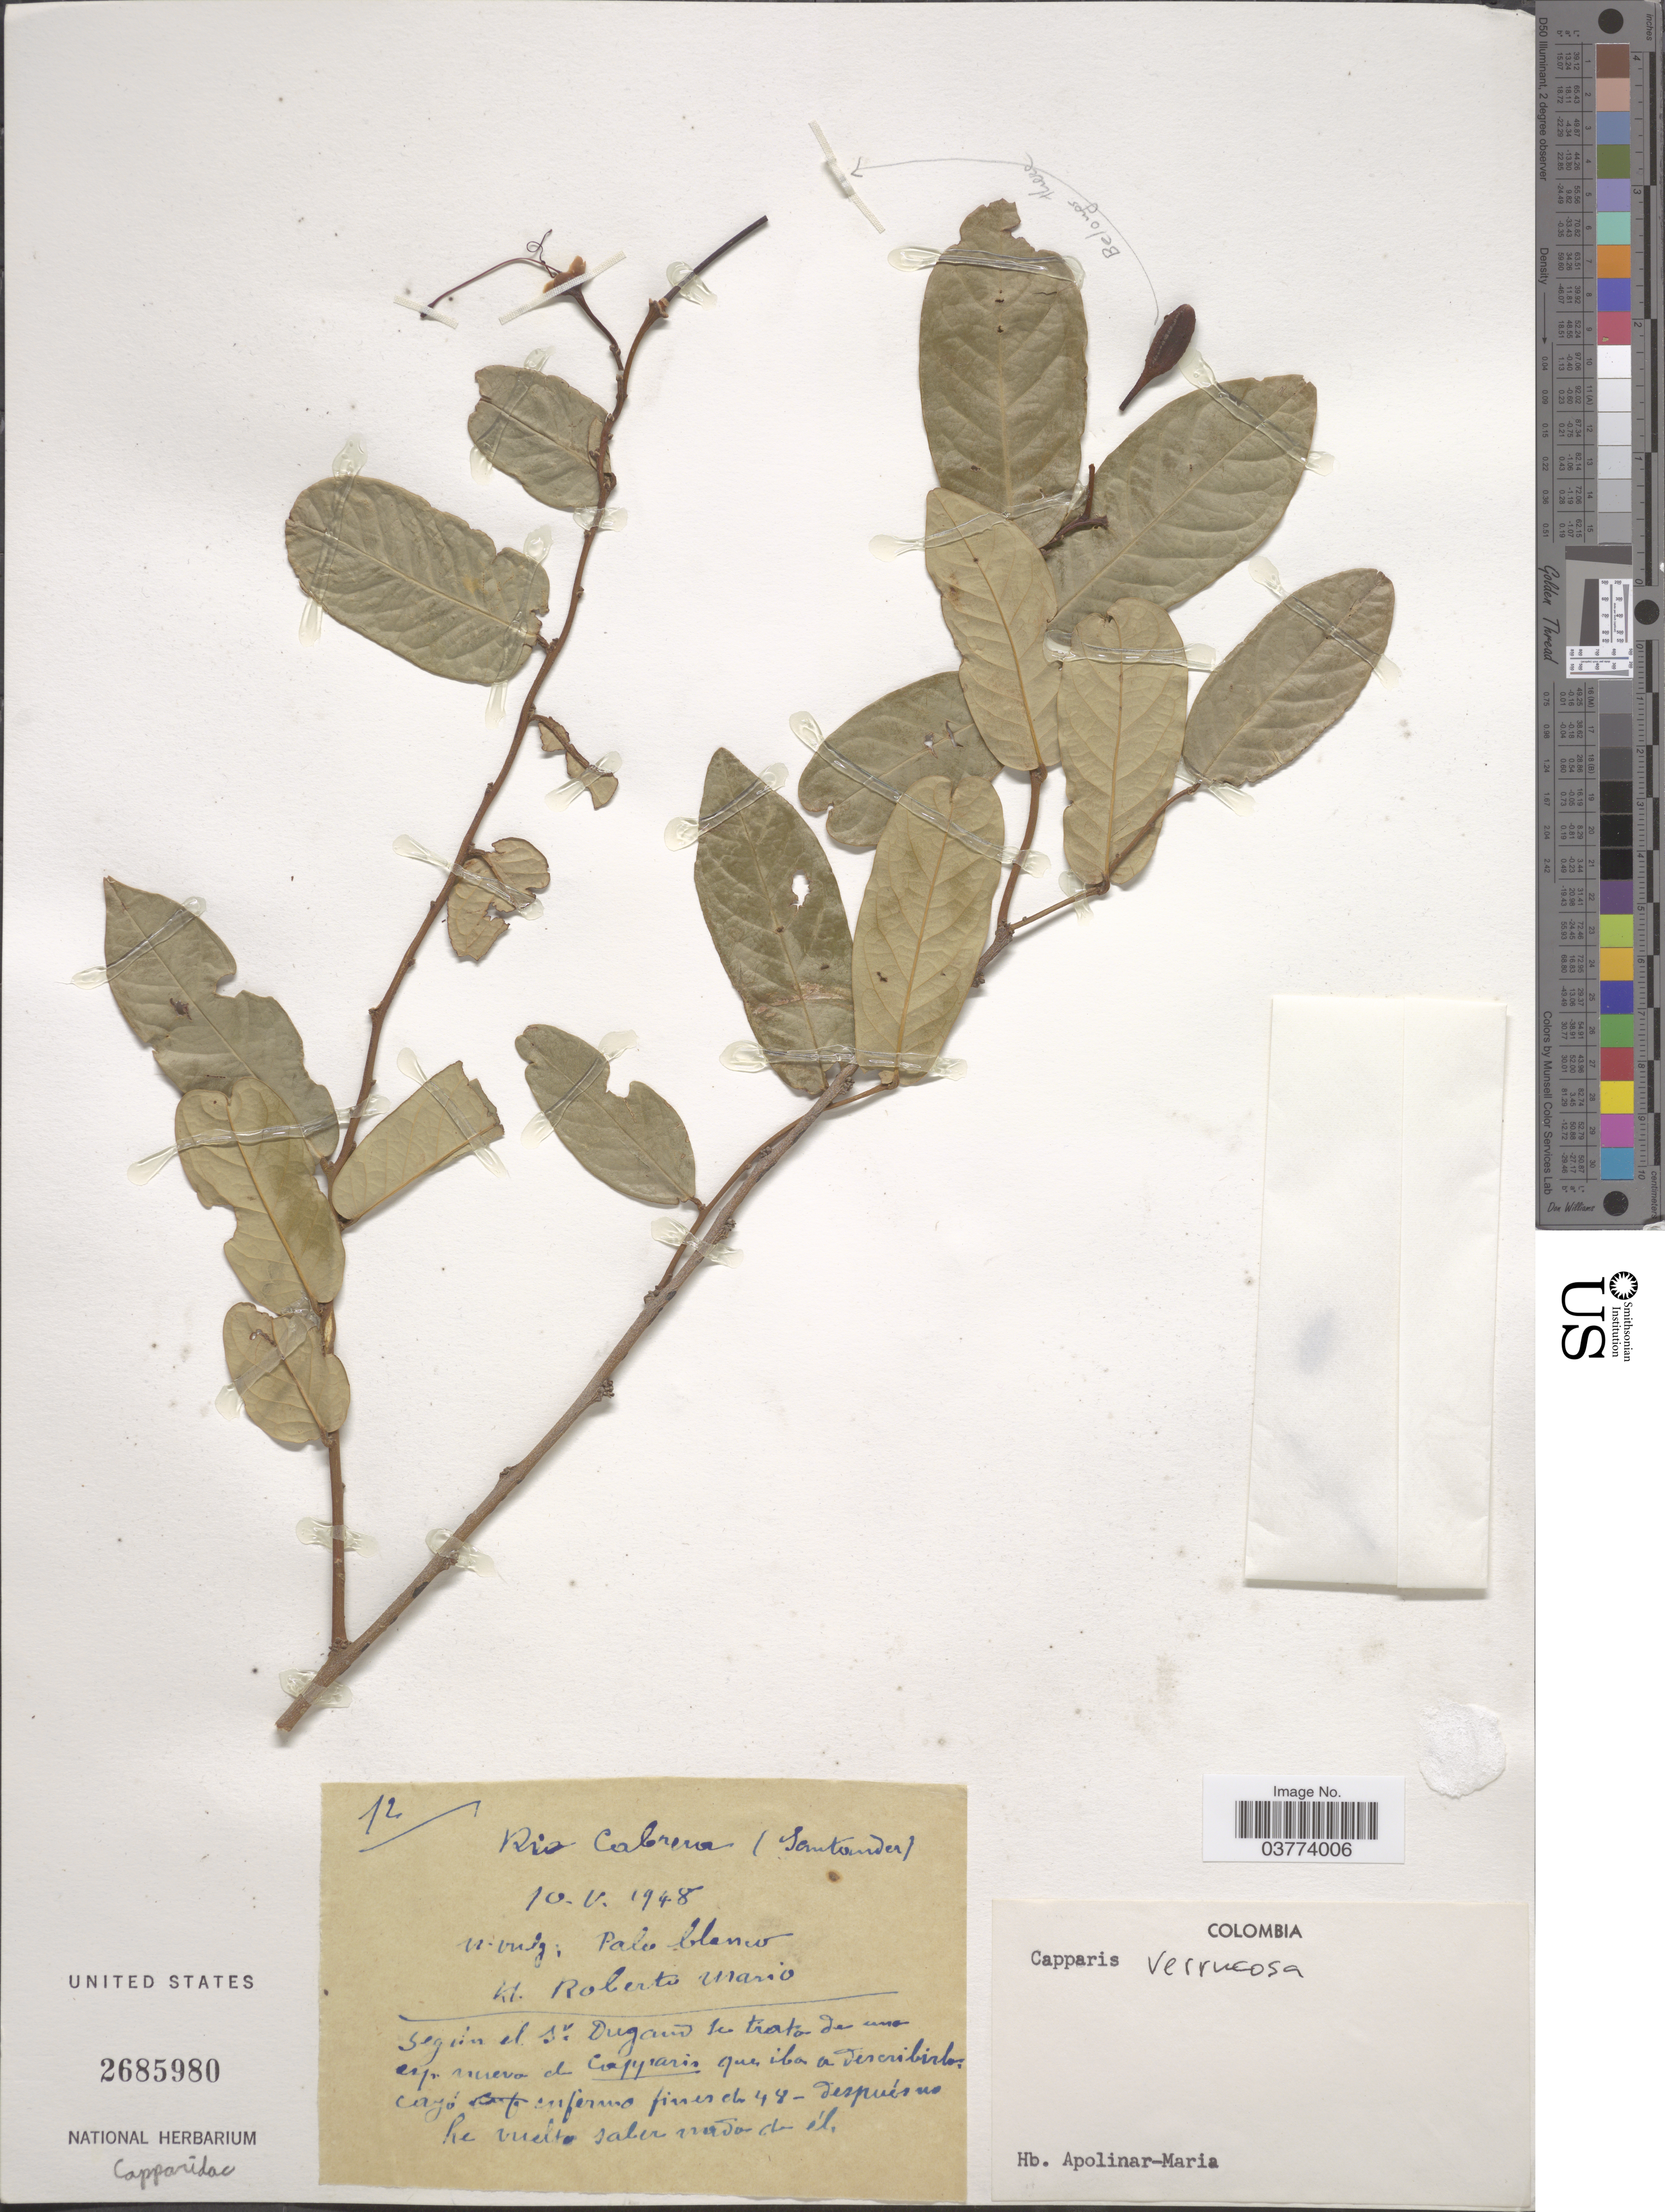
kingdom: Plantae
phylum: Tracheophyta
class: Magnoliopsida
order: Brassicales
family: Capparaceae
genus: Cynophalla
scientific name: Cynophalla verrucosa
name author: (Jacq.) J. Presl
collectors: B. Apolinar-Maria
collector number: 12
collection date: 1948-05-10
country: Colombia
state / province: Santander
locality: Rio Cabrera.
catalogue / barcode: US 2685980